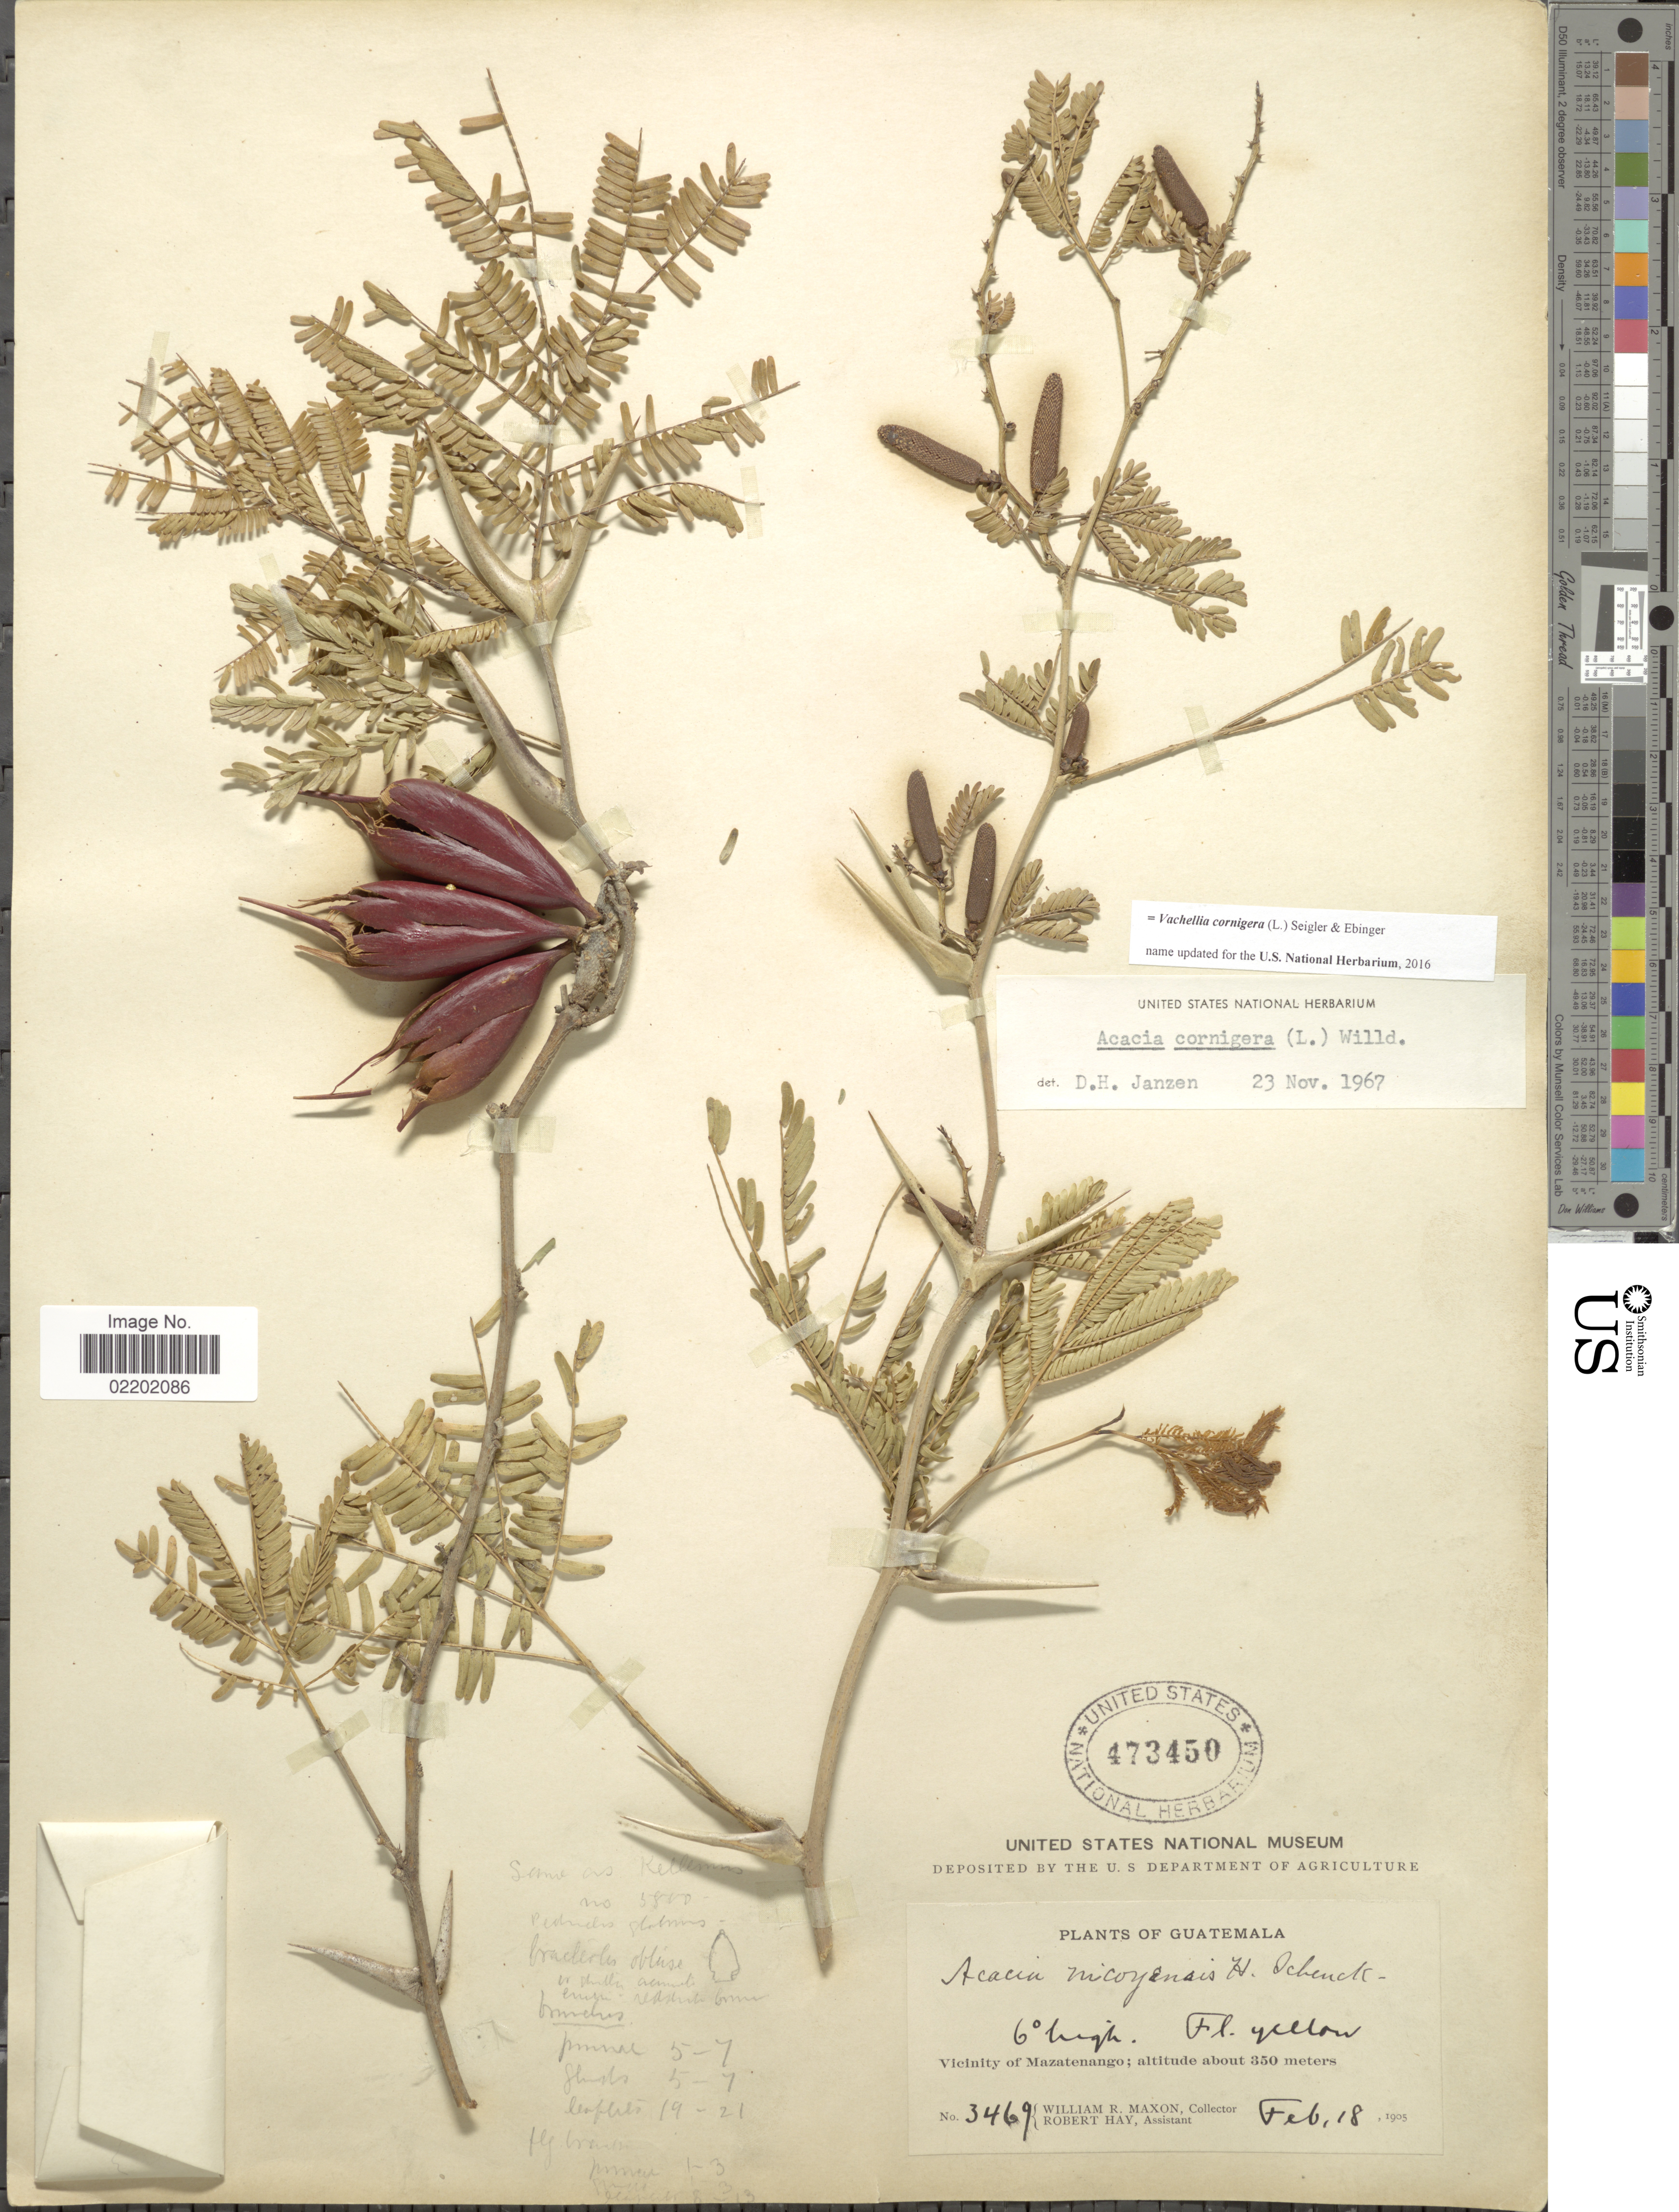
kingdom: Plantae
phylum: Tracheophyta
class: Magnoliopsida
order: Fabales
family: Fabaceae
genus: Vachellia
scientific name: Vachellia cornigera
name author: (L.) Seigler & Ebinger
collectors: W. R. Maxon & R. Hay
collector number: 3469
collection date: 1905-02-18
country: Guatemala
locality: Vicinity of Mazatenango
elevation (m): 350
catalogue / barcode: US 473450